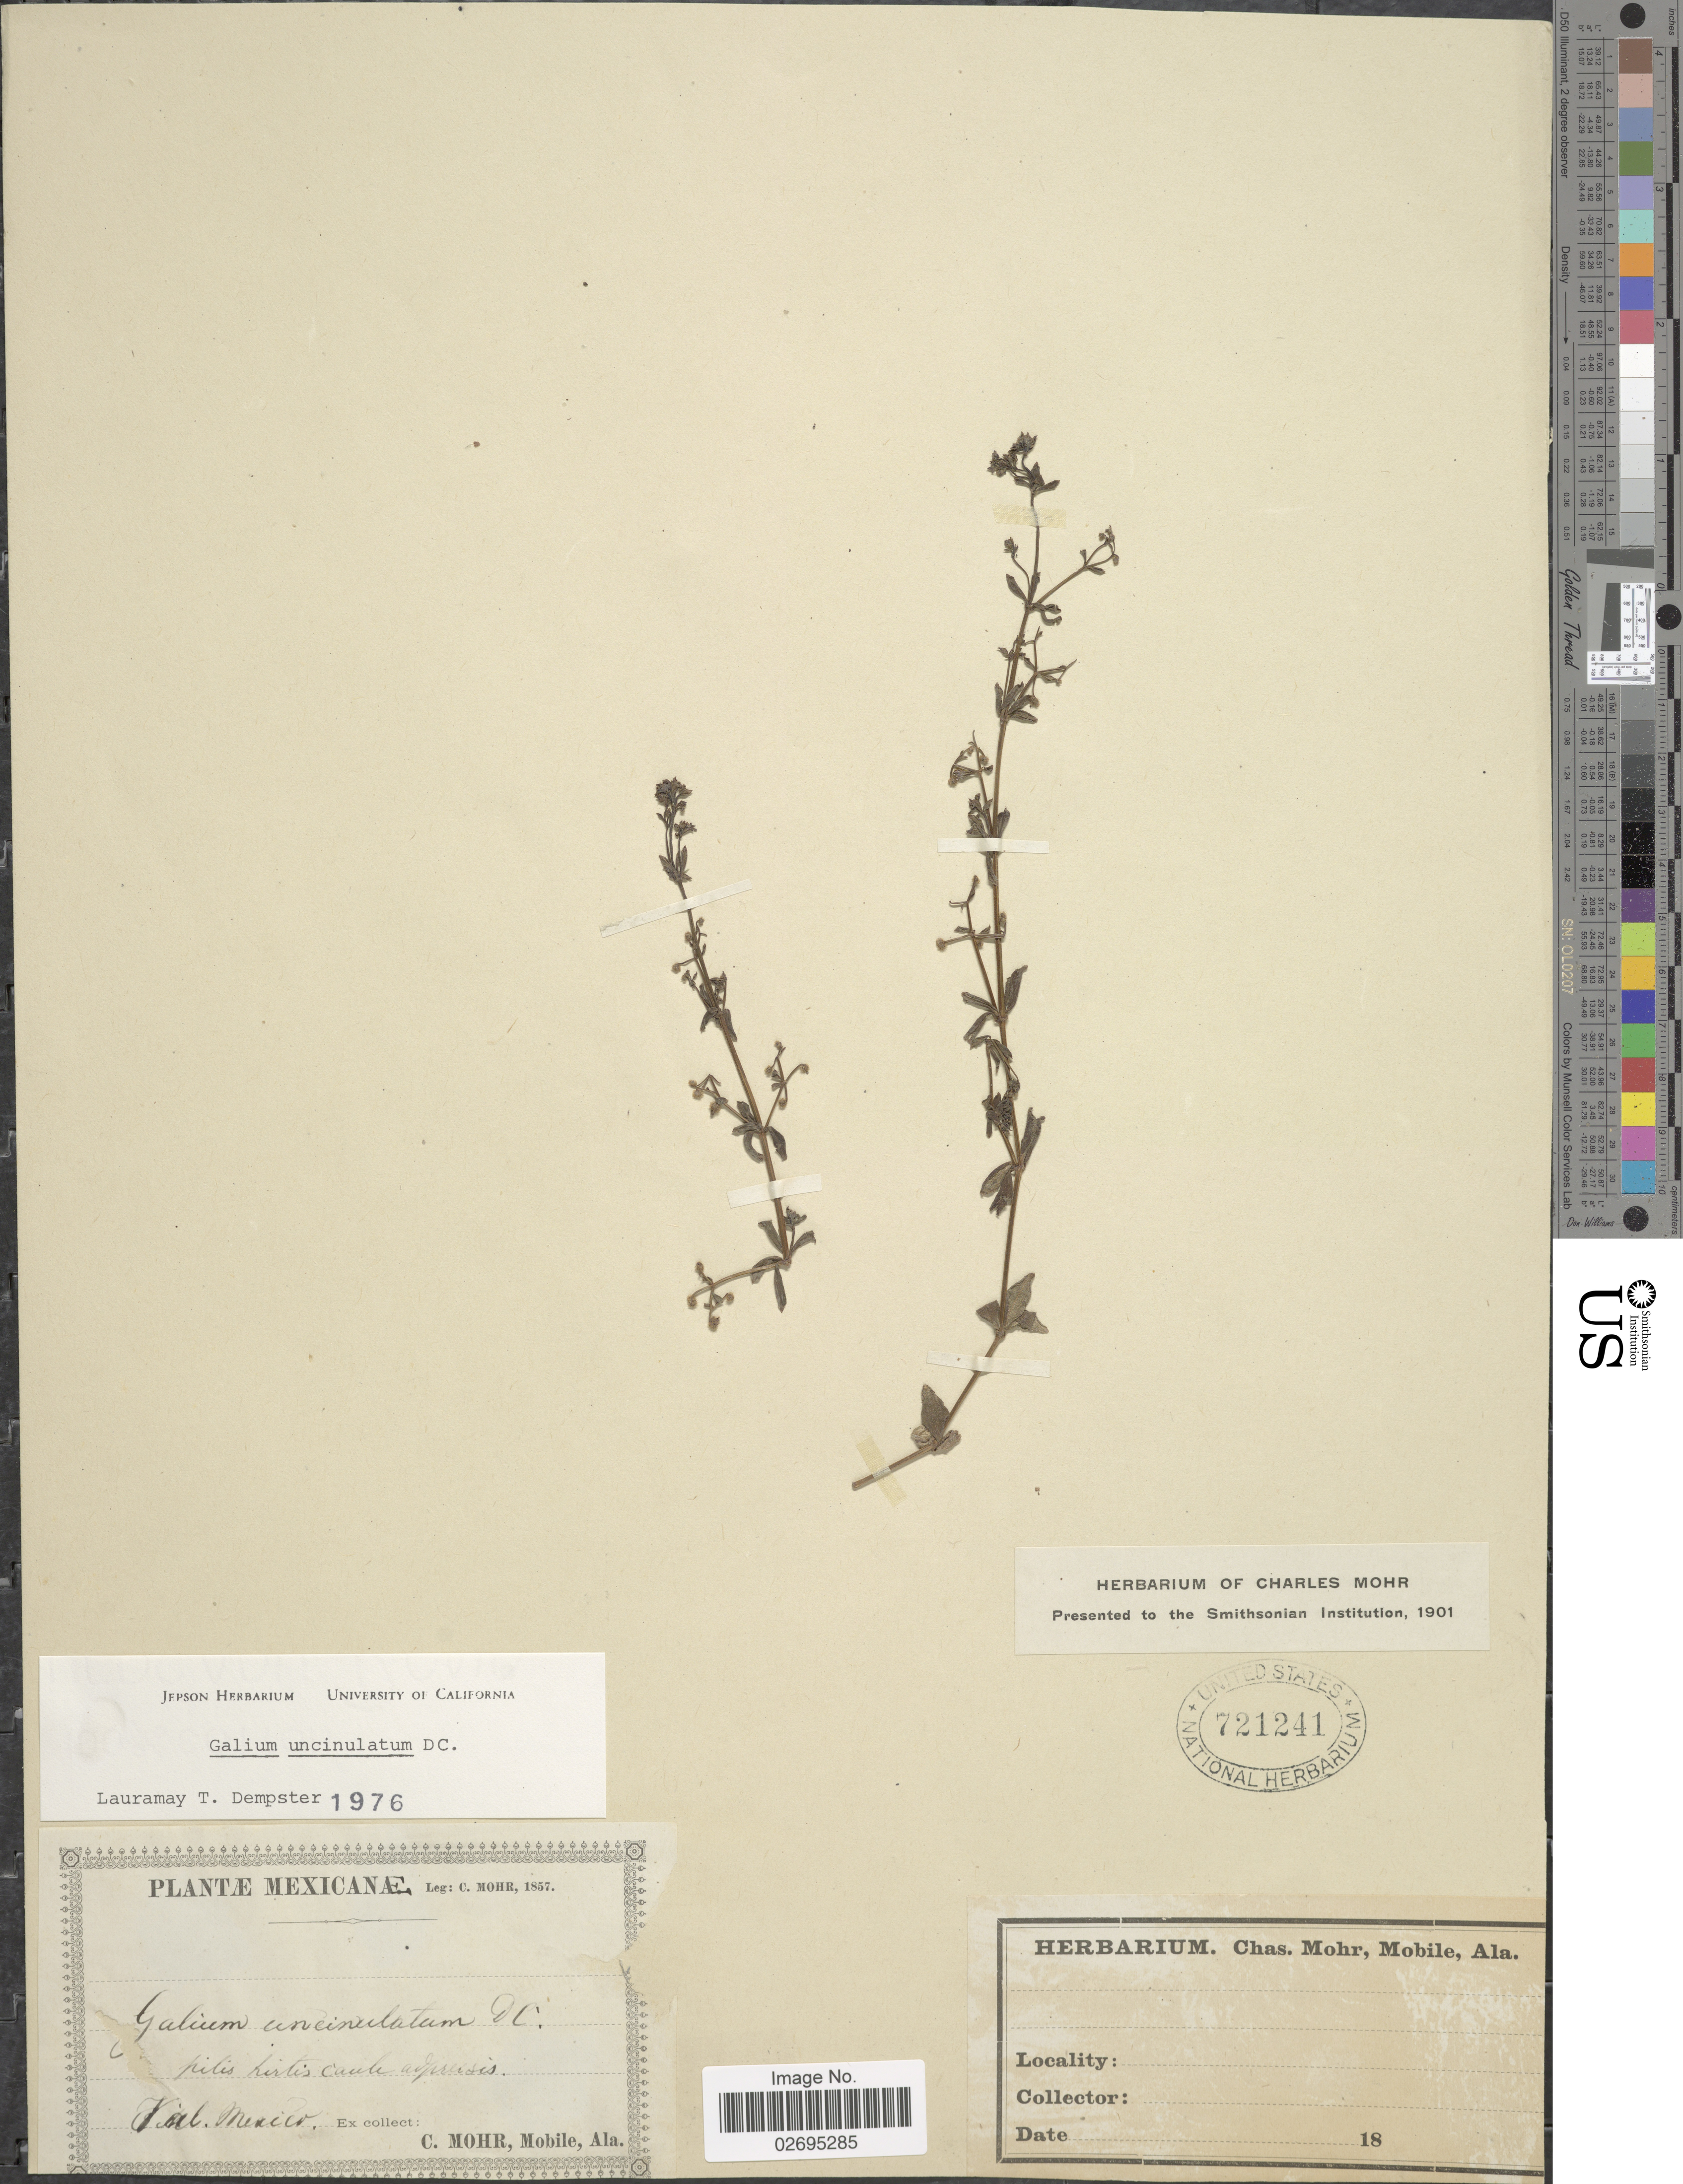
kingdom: Plantae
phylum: Tracheophyta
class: Magnoliopsida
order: Gentianales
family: Rubiaceae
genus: Galium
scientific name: Galium uncinulatum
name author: DC.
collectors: C. T. Mohr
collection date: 1857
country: Mexico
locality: Val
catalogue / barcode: US 721241